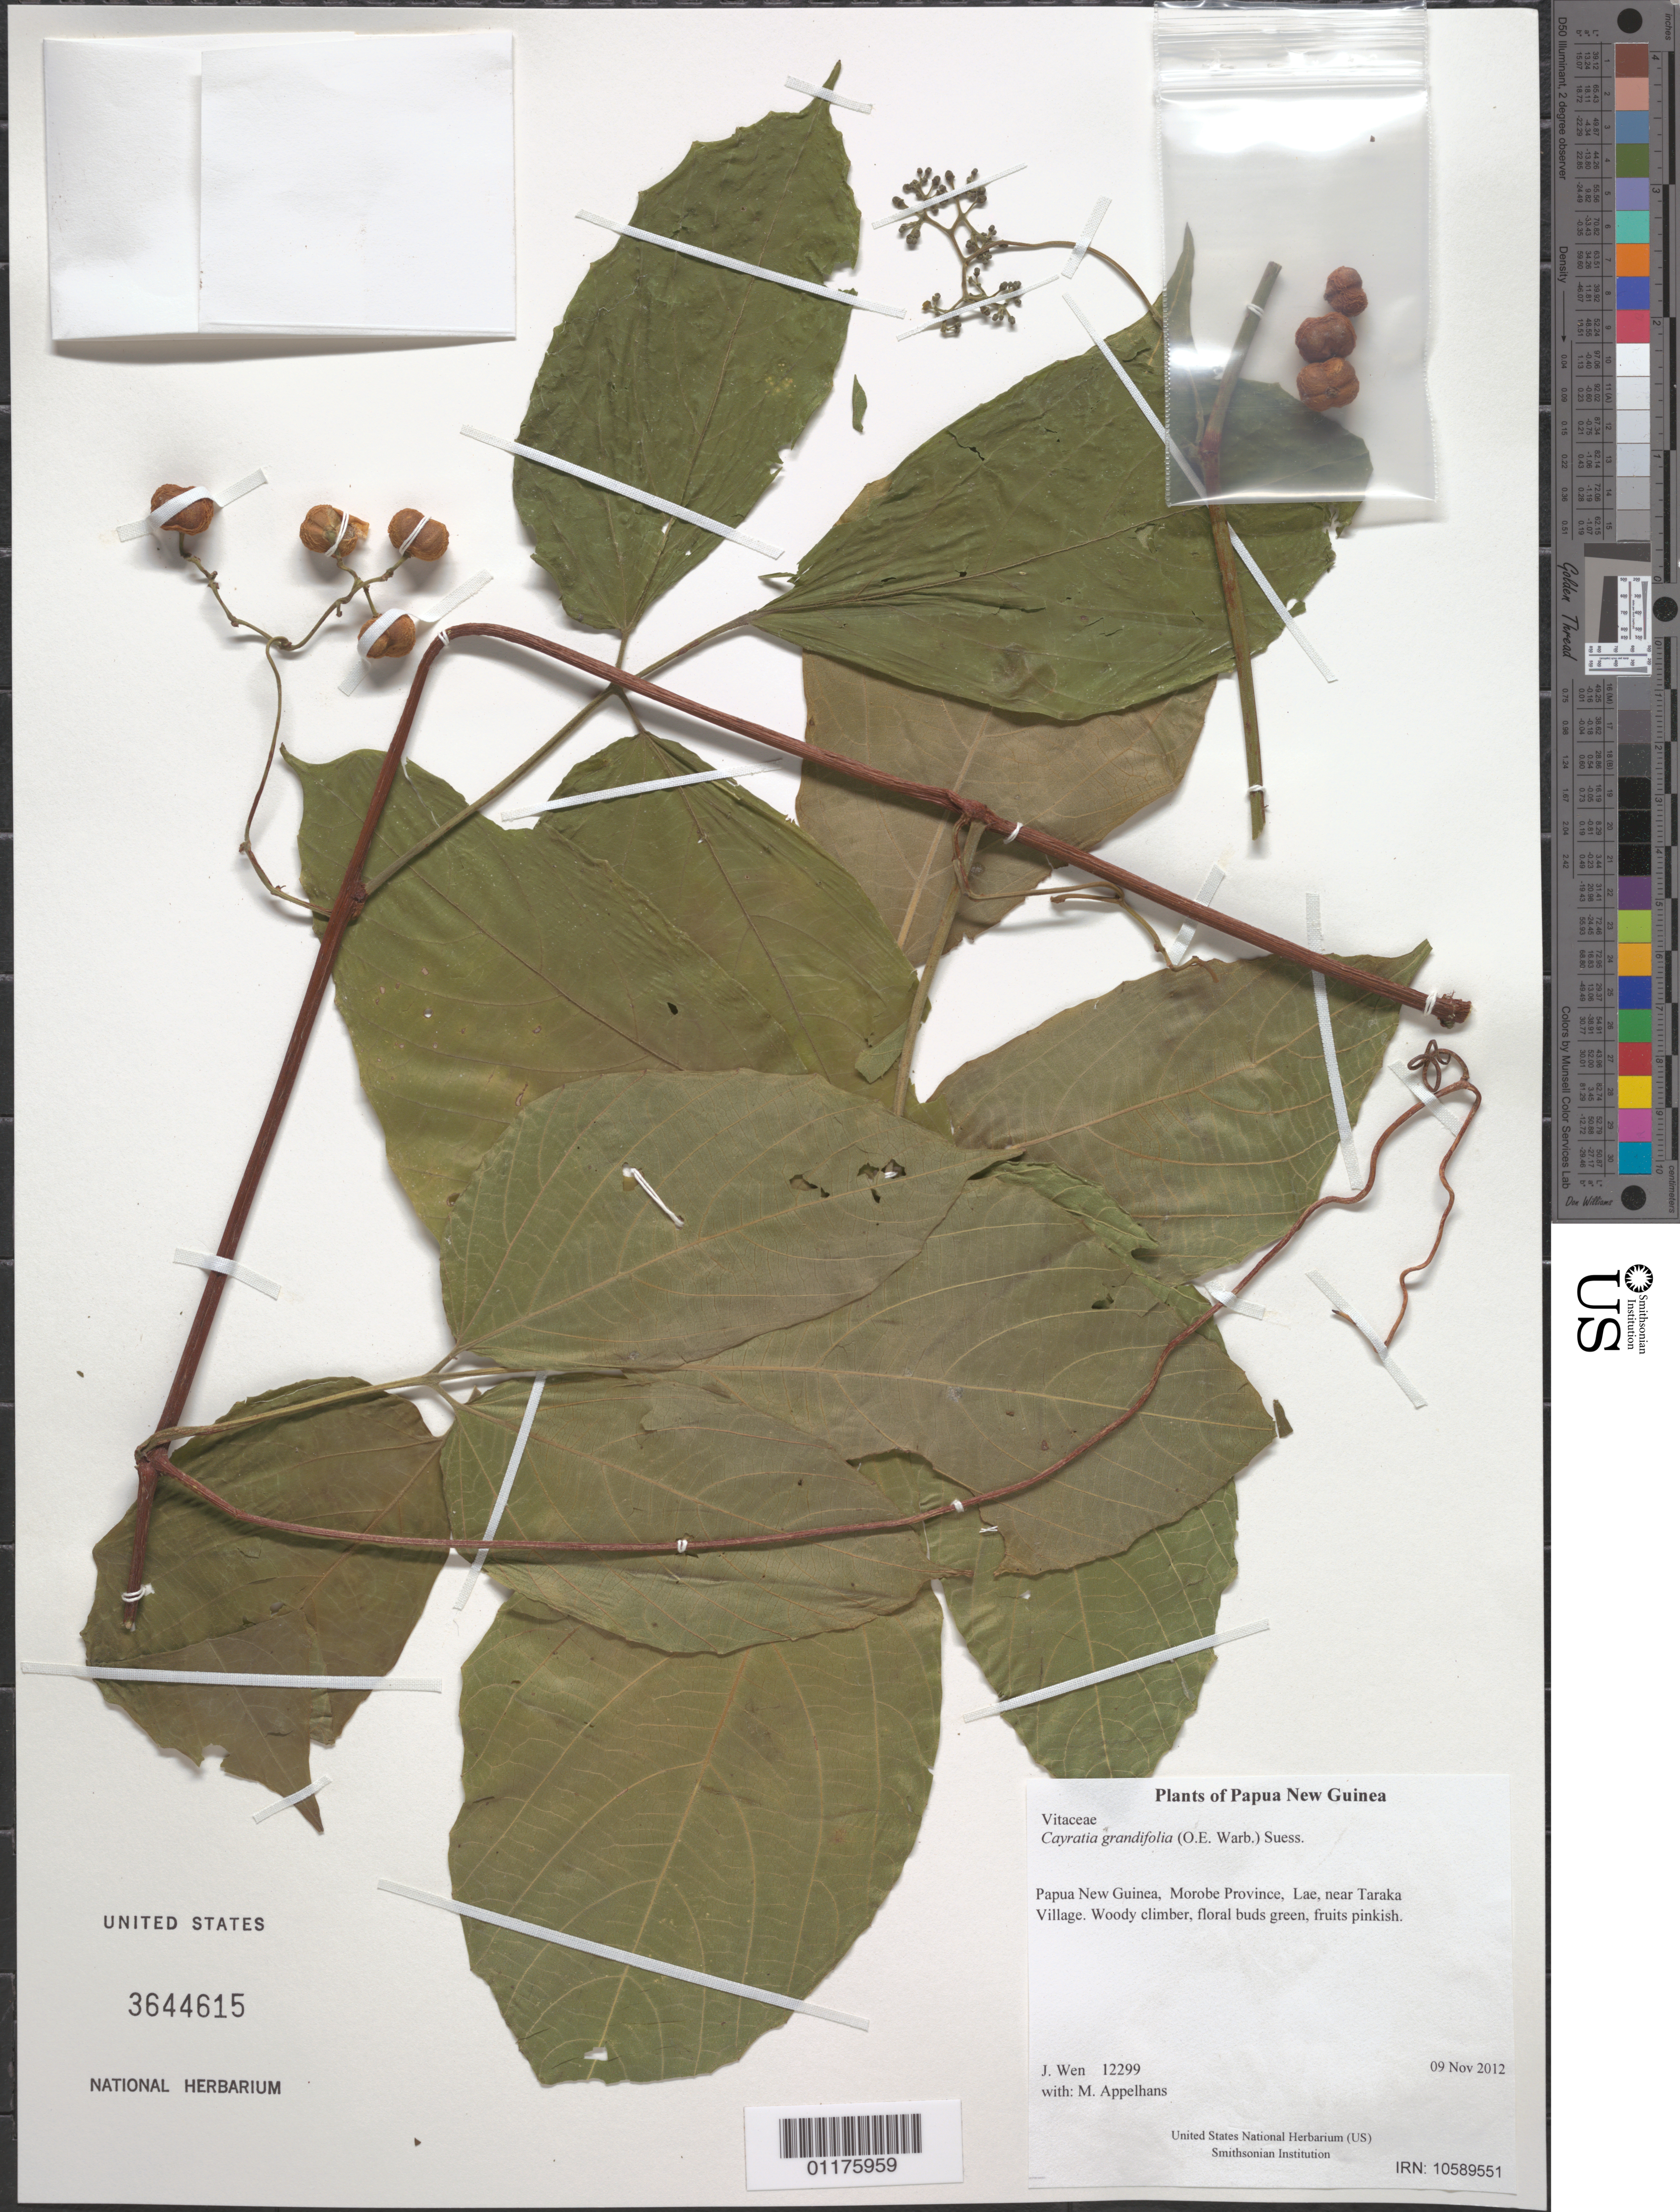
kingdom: Plantae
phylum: Tracheophyta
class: Magnoliopsida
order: Vitales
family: Vitaceae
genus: Cayratia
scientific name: Cayratia grandifolia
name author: (Warb.) Suess.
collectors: M. Appelhans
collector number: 12299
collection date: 2012-11-09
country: Papua New Guinea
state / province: Morobe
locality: Lae, near Taraka Village.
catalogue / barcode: US 3644615